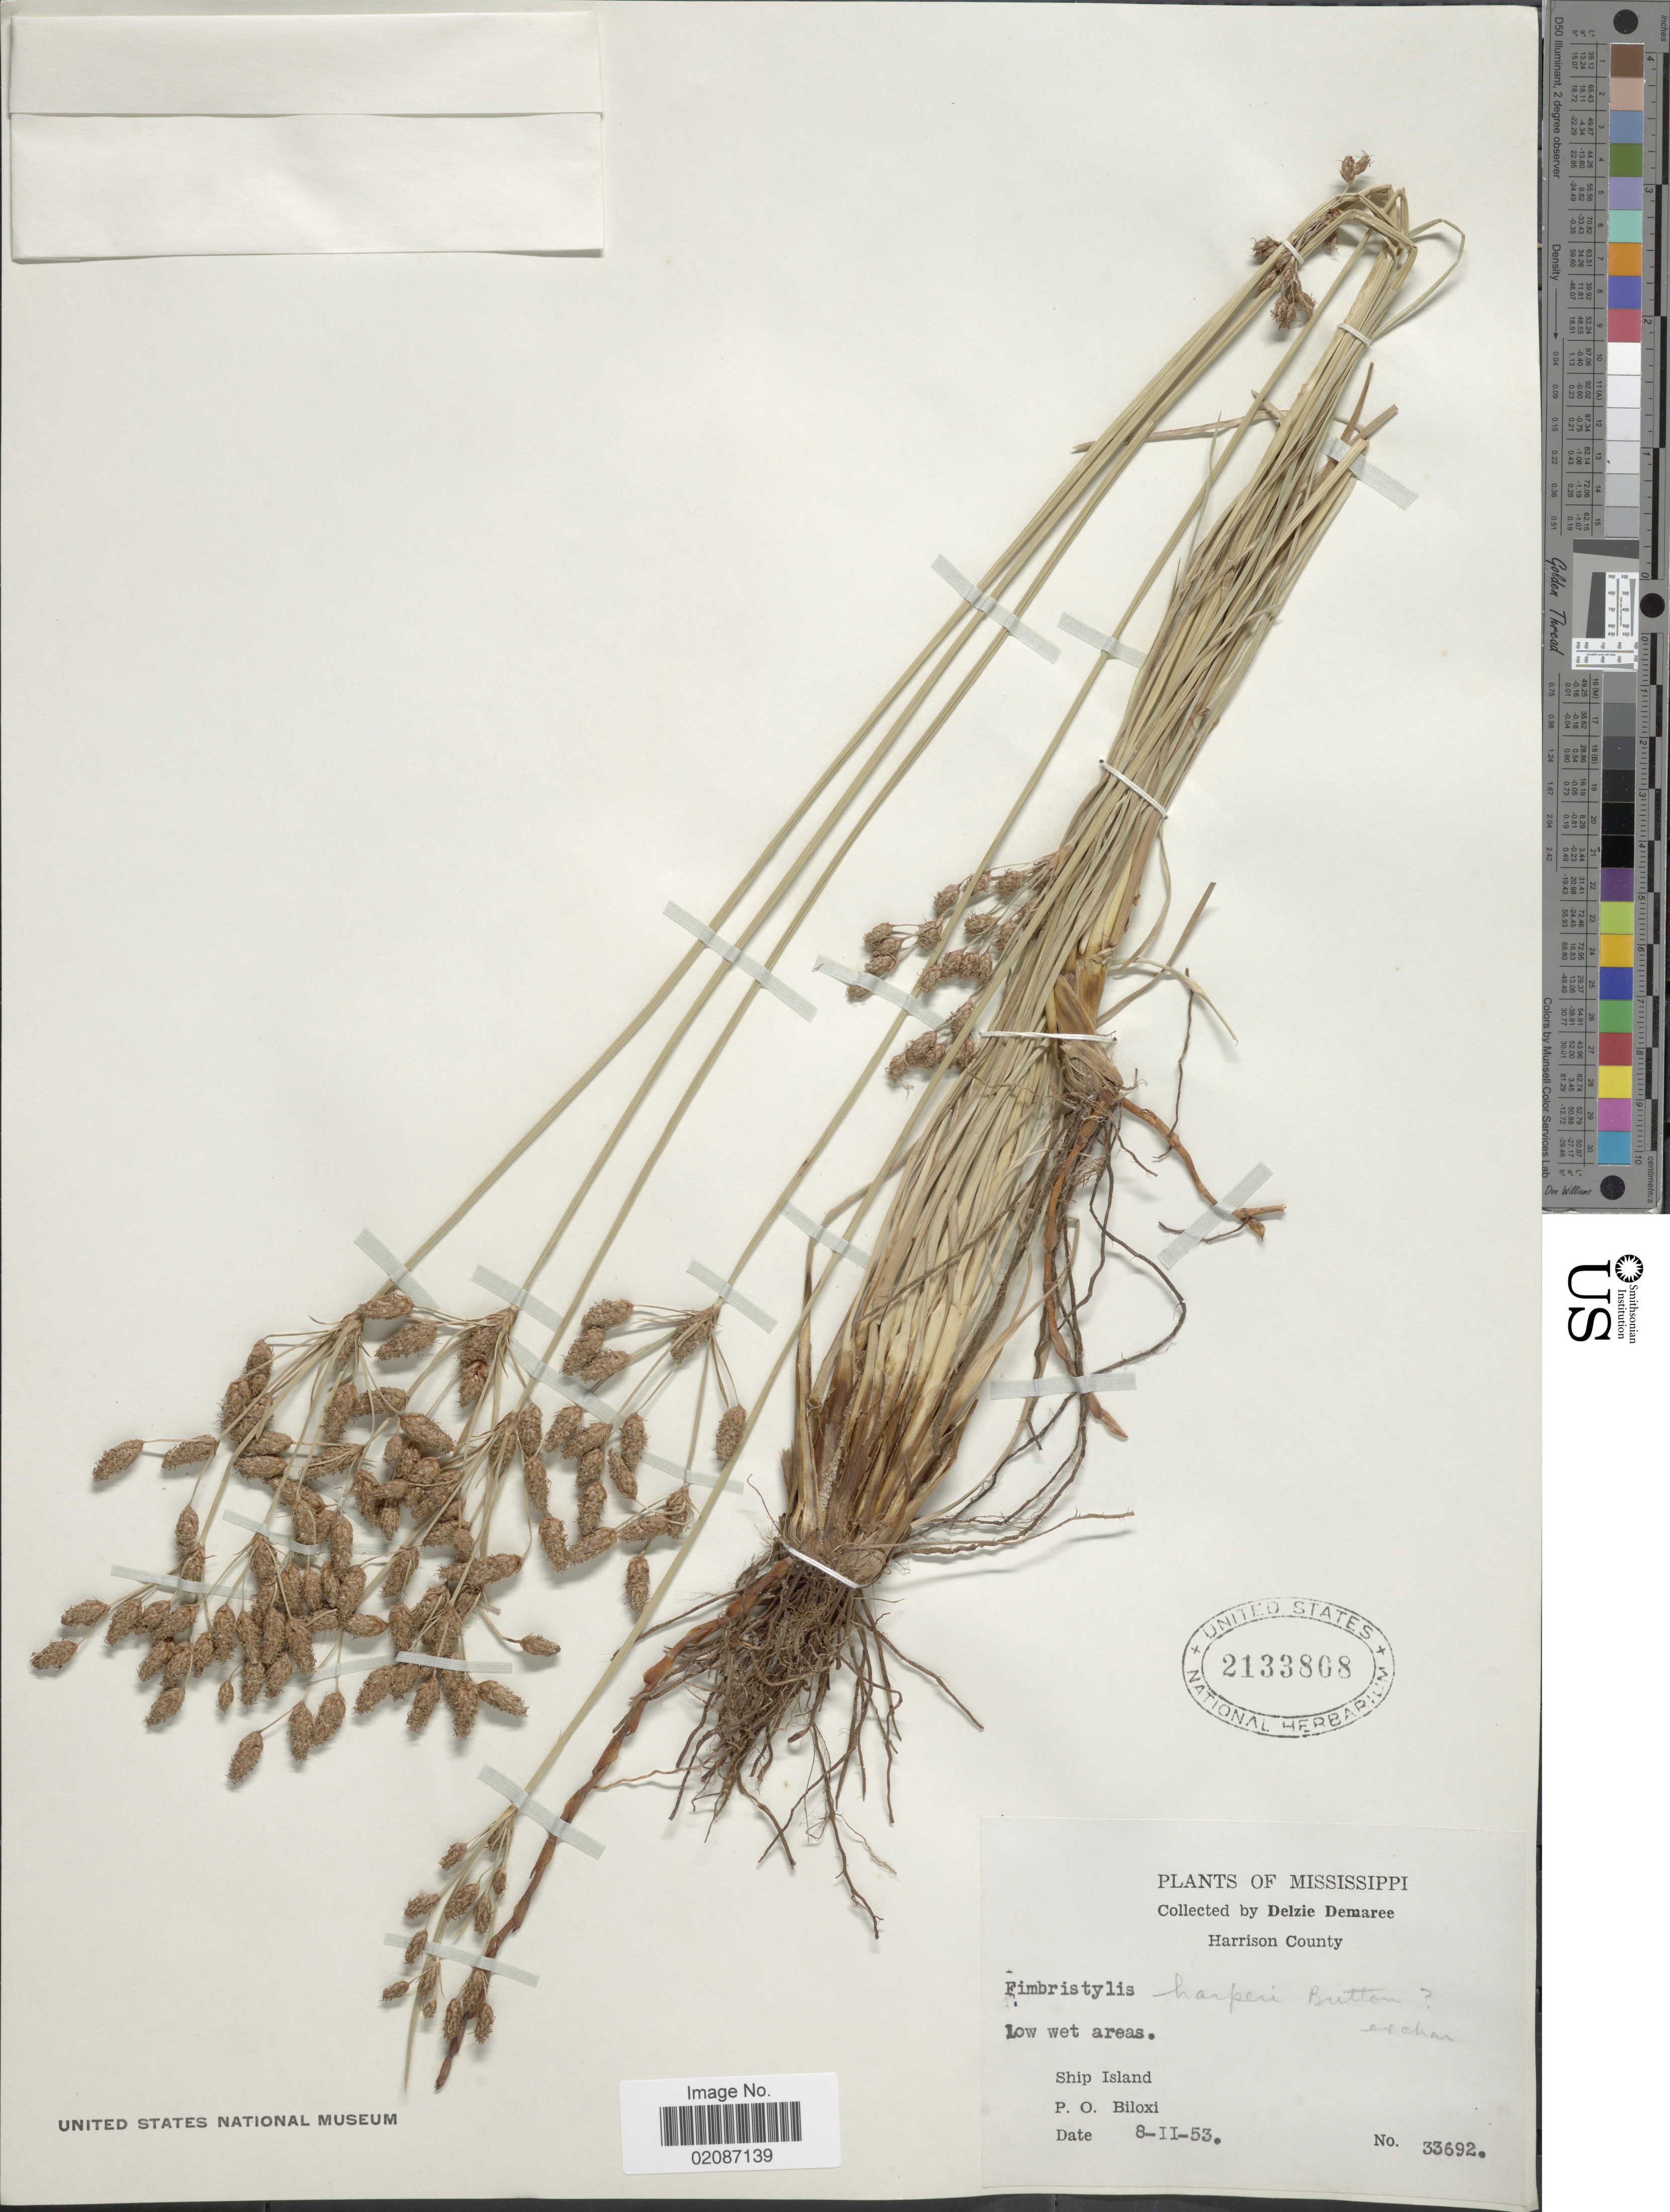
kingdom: Plantae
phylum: Tracheophyta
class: Liliopsida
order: Poales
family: Cyperaceae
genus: Fimbristylis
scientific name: Fimbristylis spadicea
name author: (L.) Vahl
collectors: D. Demaree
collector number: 33692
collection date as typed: Transcribed d/m/y: 11/8/53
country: United States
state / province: Mississippi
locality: Harrison County, Ship Island, P.O. Biloxi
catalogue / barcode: US 2133808